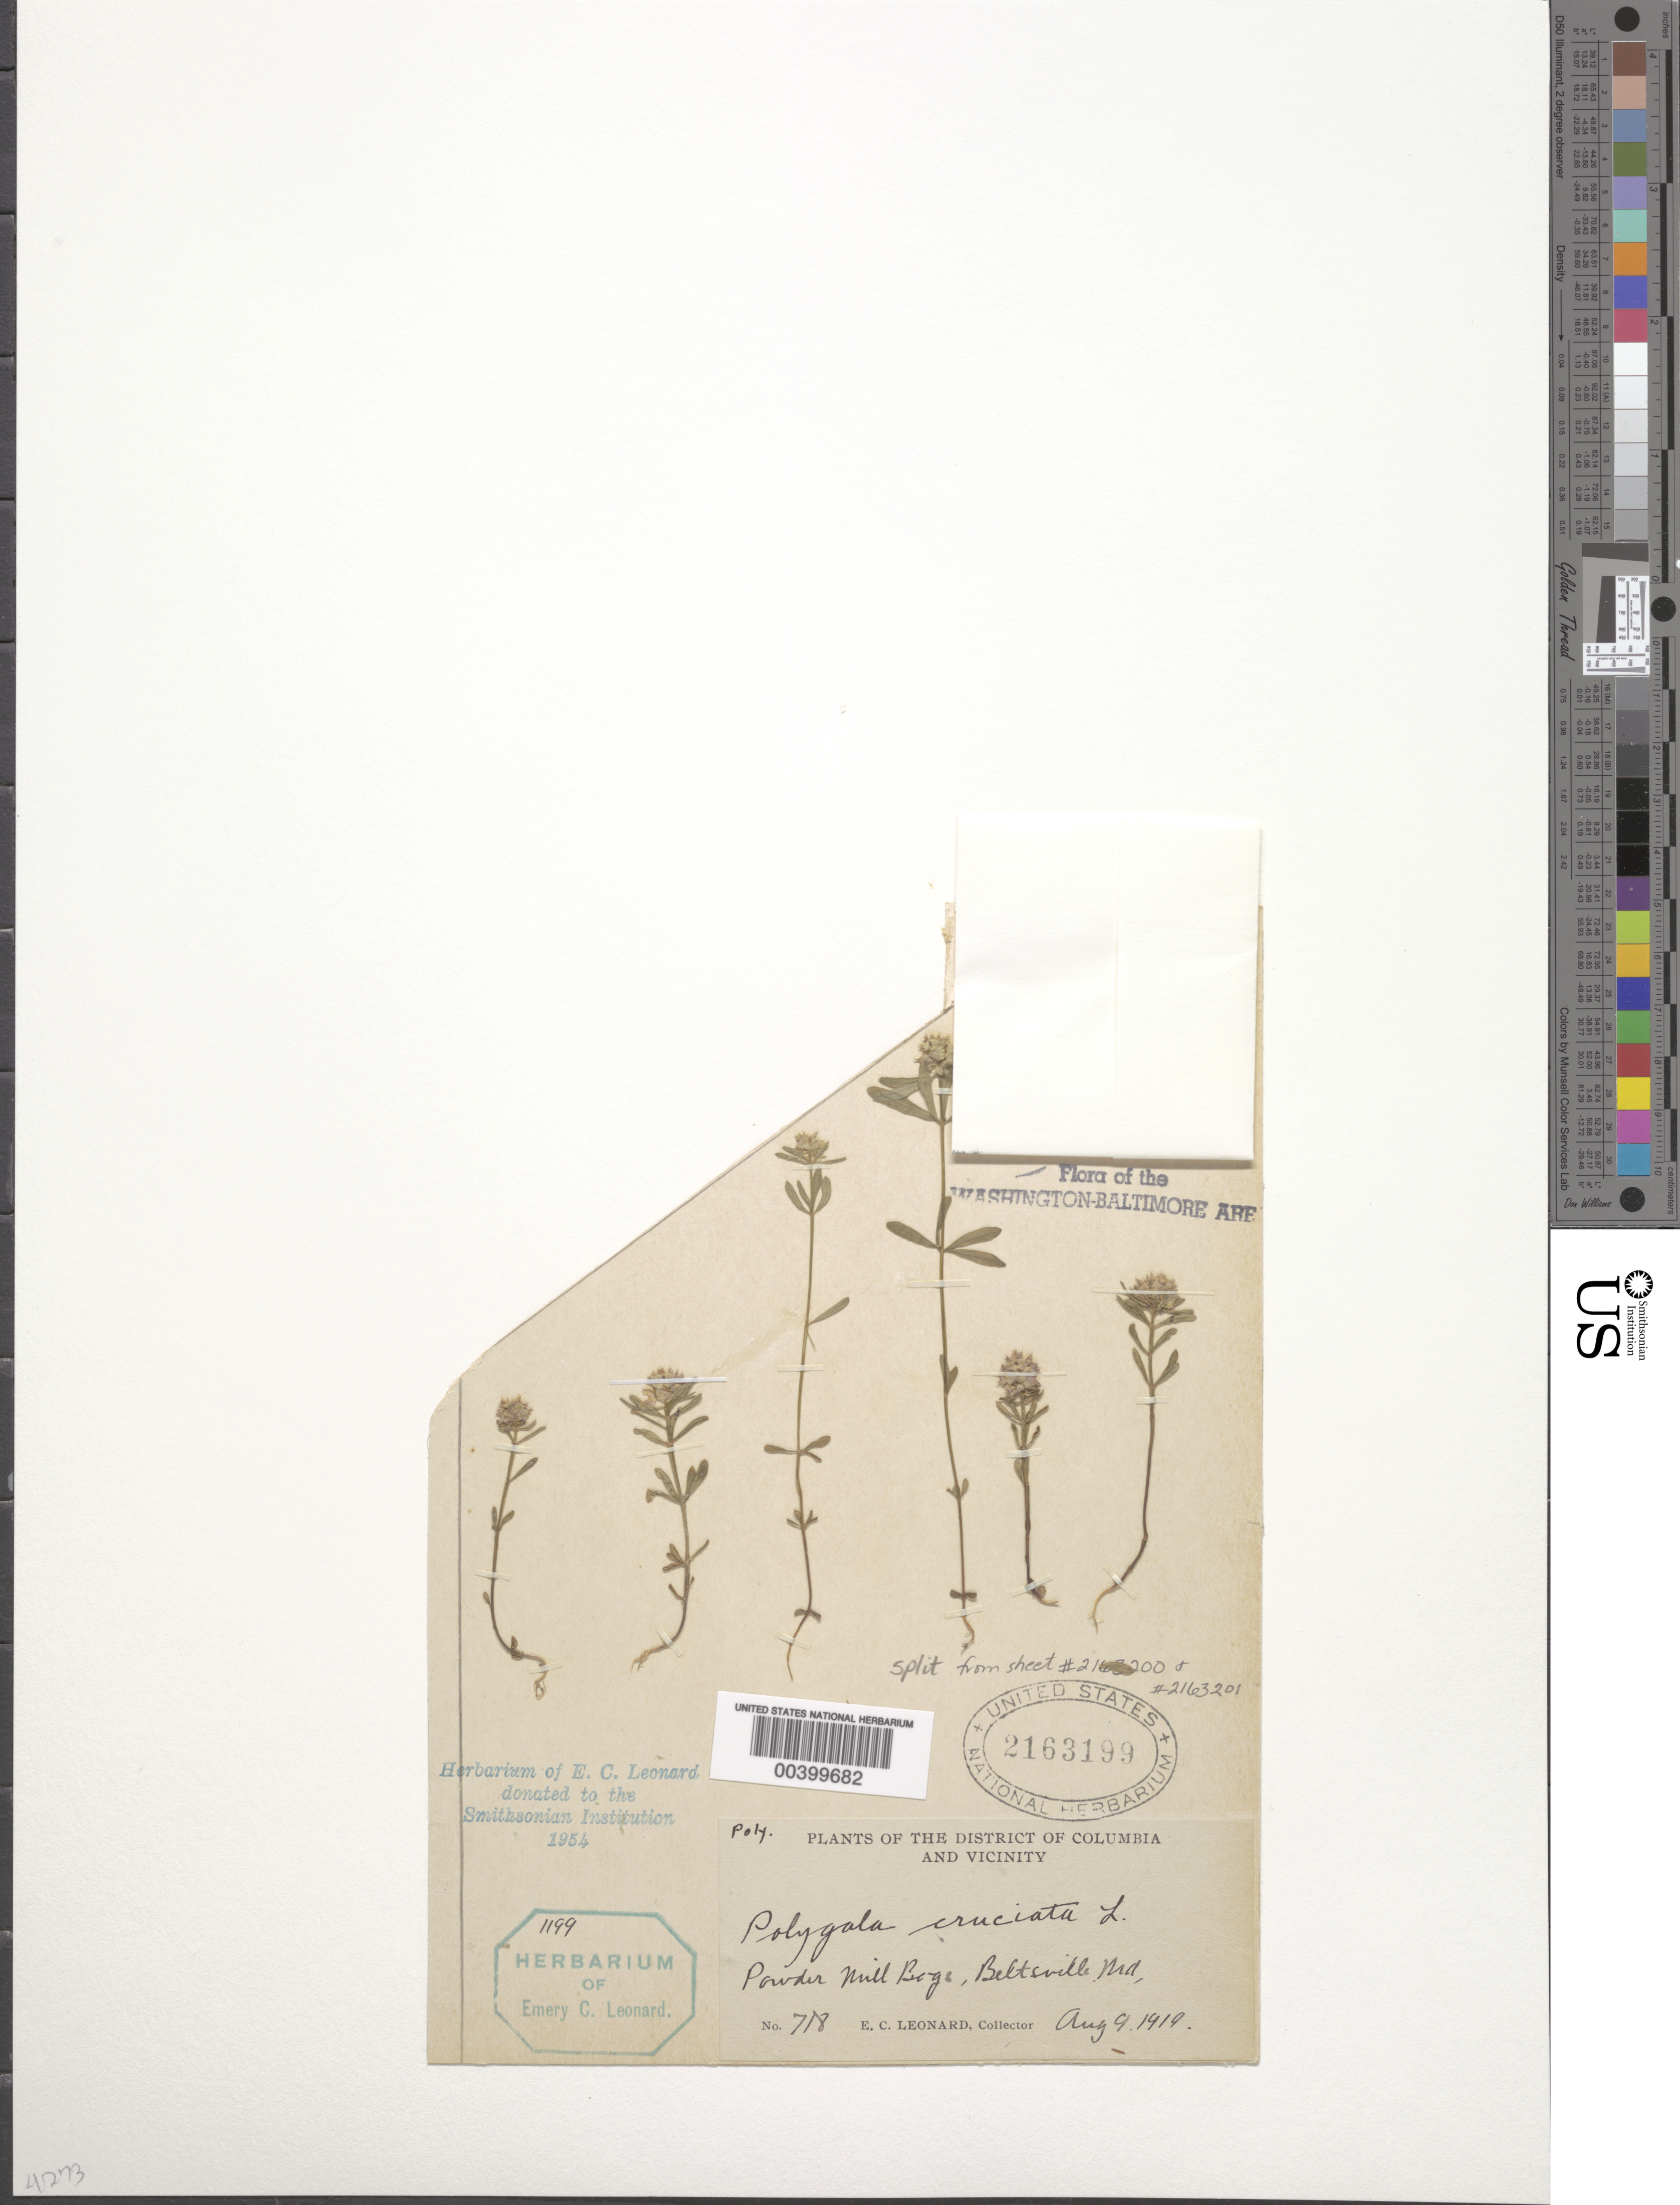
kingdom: Plantae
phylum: Tracheophyta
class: Magnoliopsida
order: Fabales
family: Polygalaceae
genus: Polygala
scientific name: Polygala cruciata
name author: L.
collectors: E. C. Leonard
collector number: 718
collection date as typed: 09 Aug 1919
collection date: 1919-08-09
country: United States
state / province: Maryland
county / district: Prince George's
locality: Powdermill Bogs, Beltsville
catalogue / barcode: US 2163199